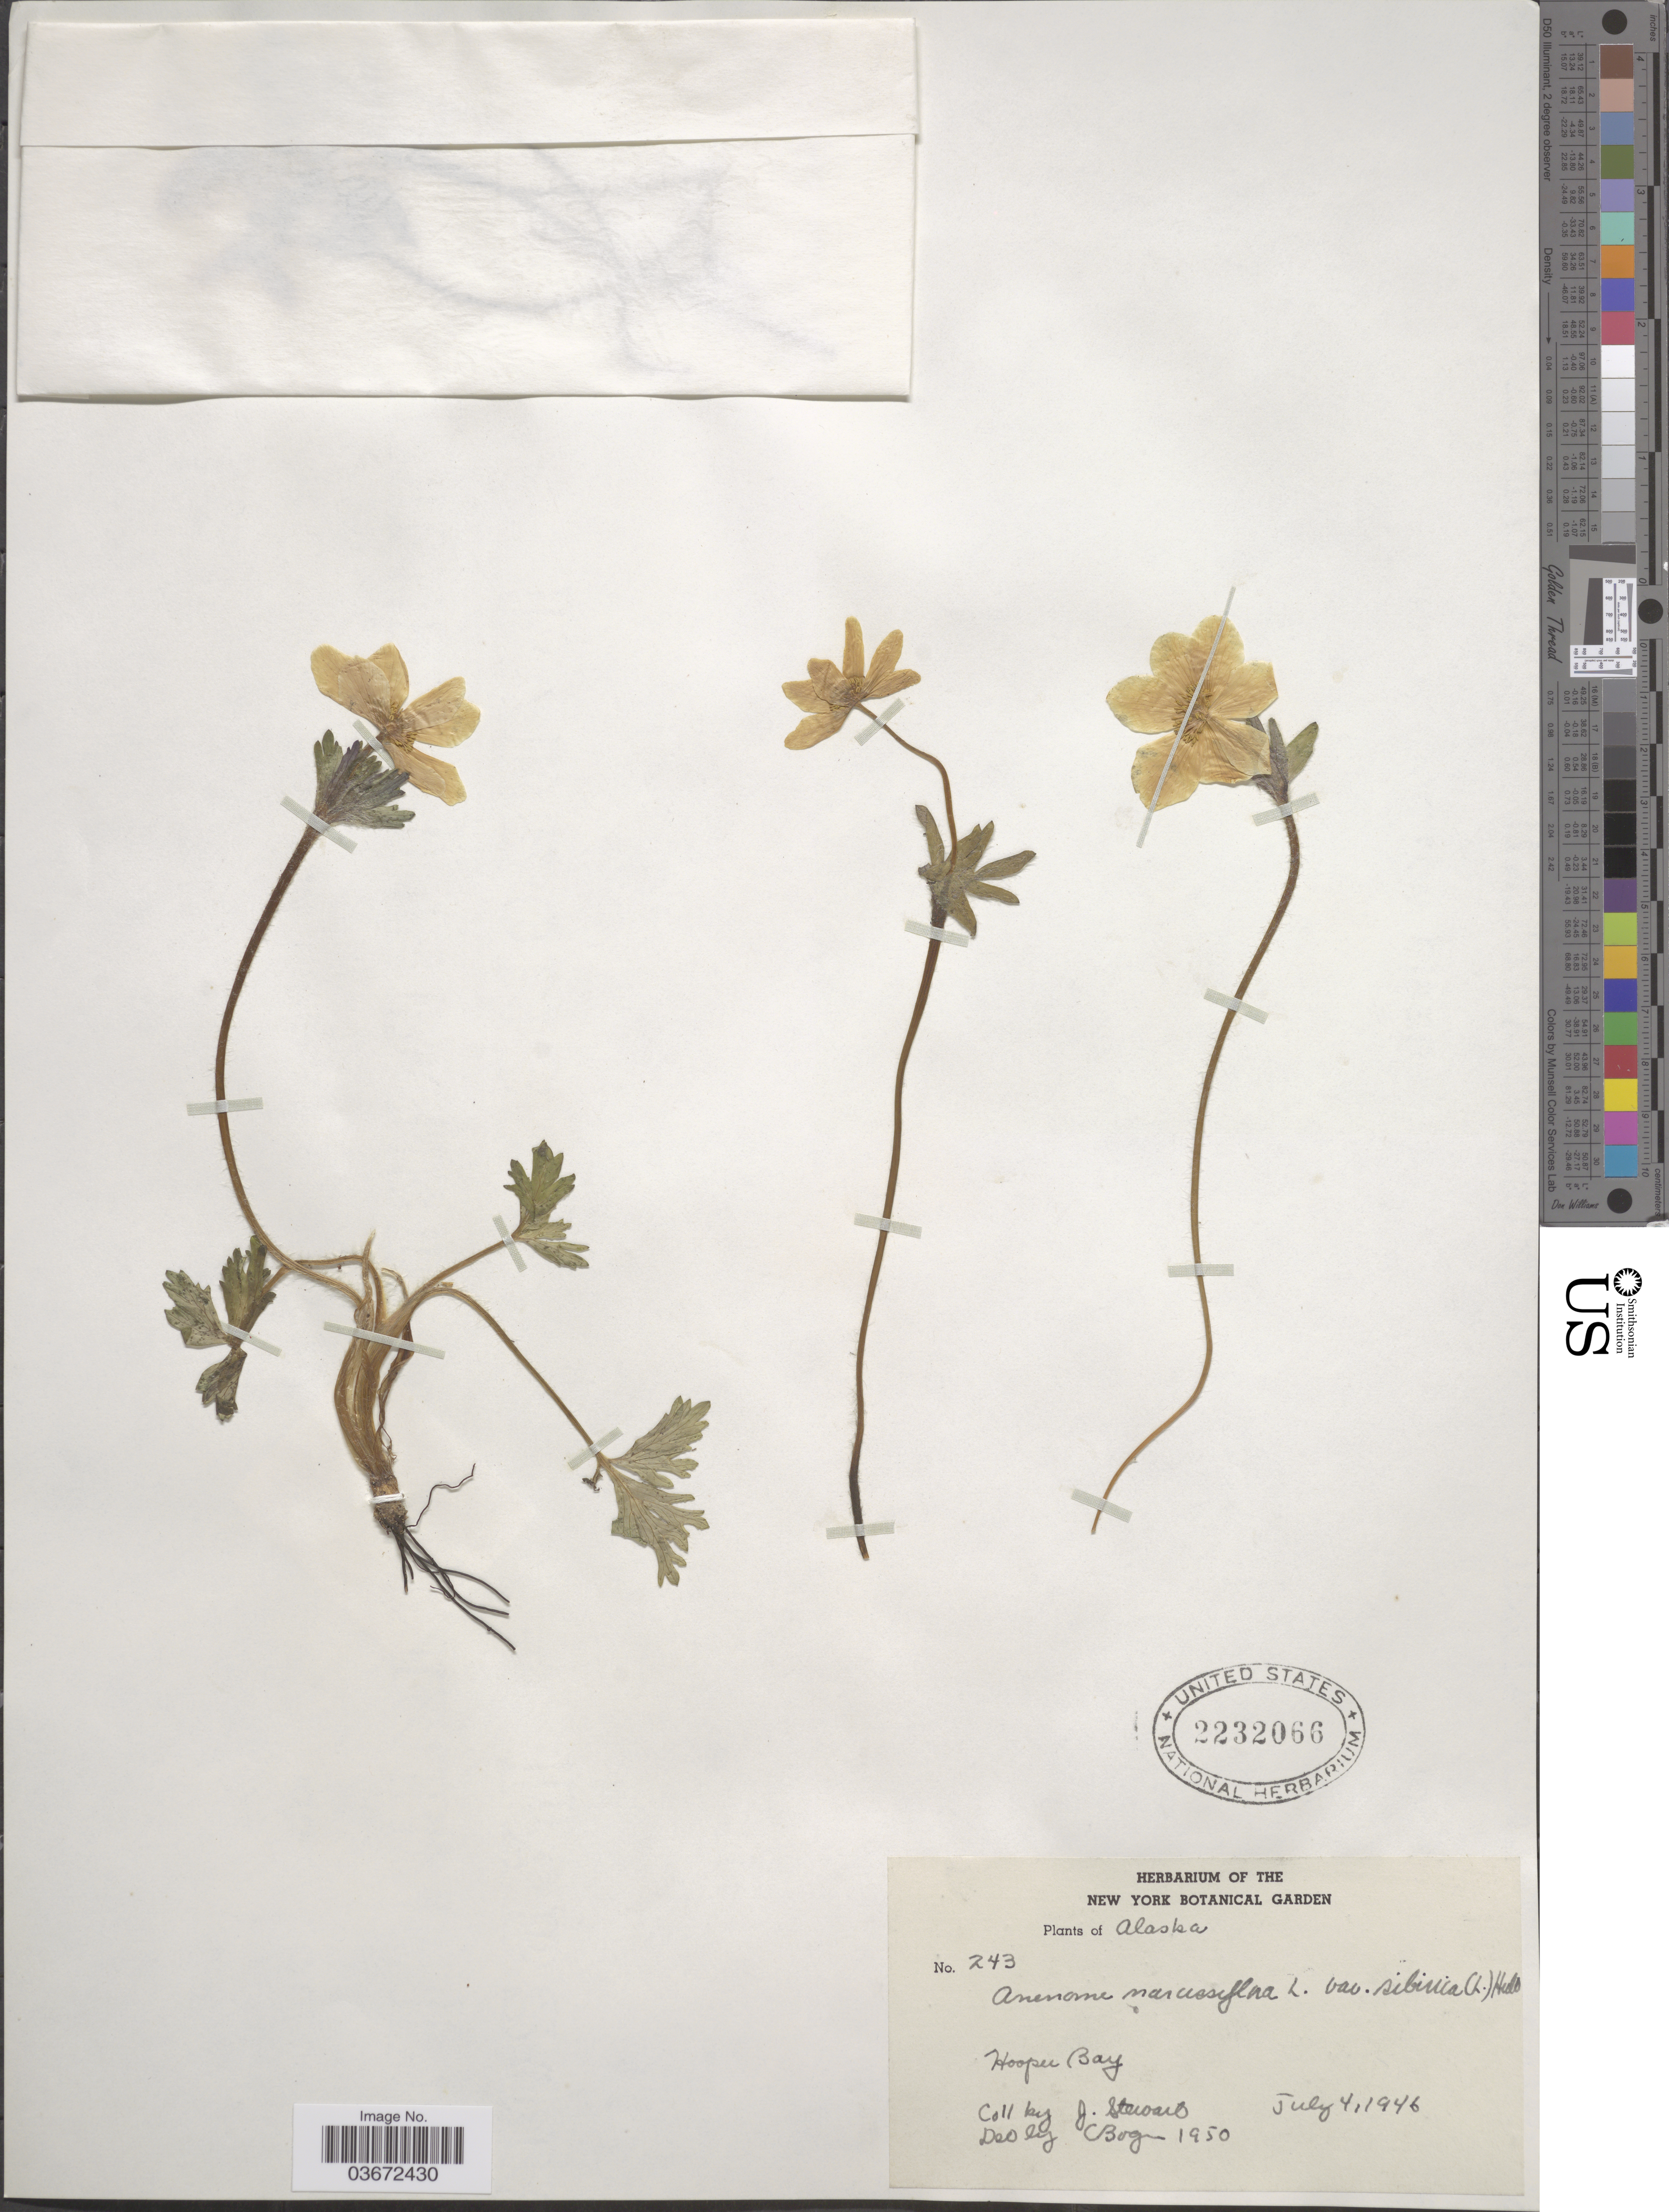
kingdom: Plantae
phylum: Tracheophyta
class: Magnoliopsida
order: Ranunculales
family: Ranunculaceae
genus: Anemone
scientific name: Anemone narcissiflora var. sibirica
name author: (L.) Tamura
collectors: J. Stewart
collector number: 243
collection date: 1946-07-04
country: United States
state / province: Alaska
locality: Hooper Bay.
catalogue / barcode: US 2232066